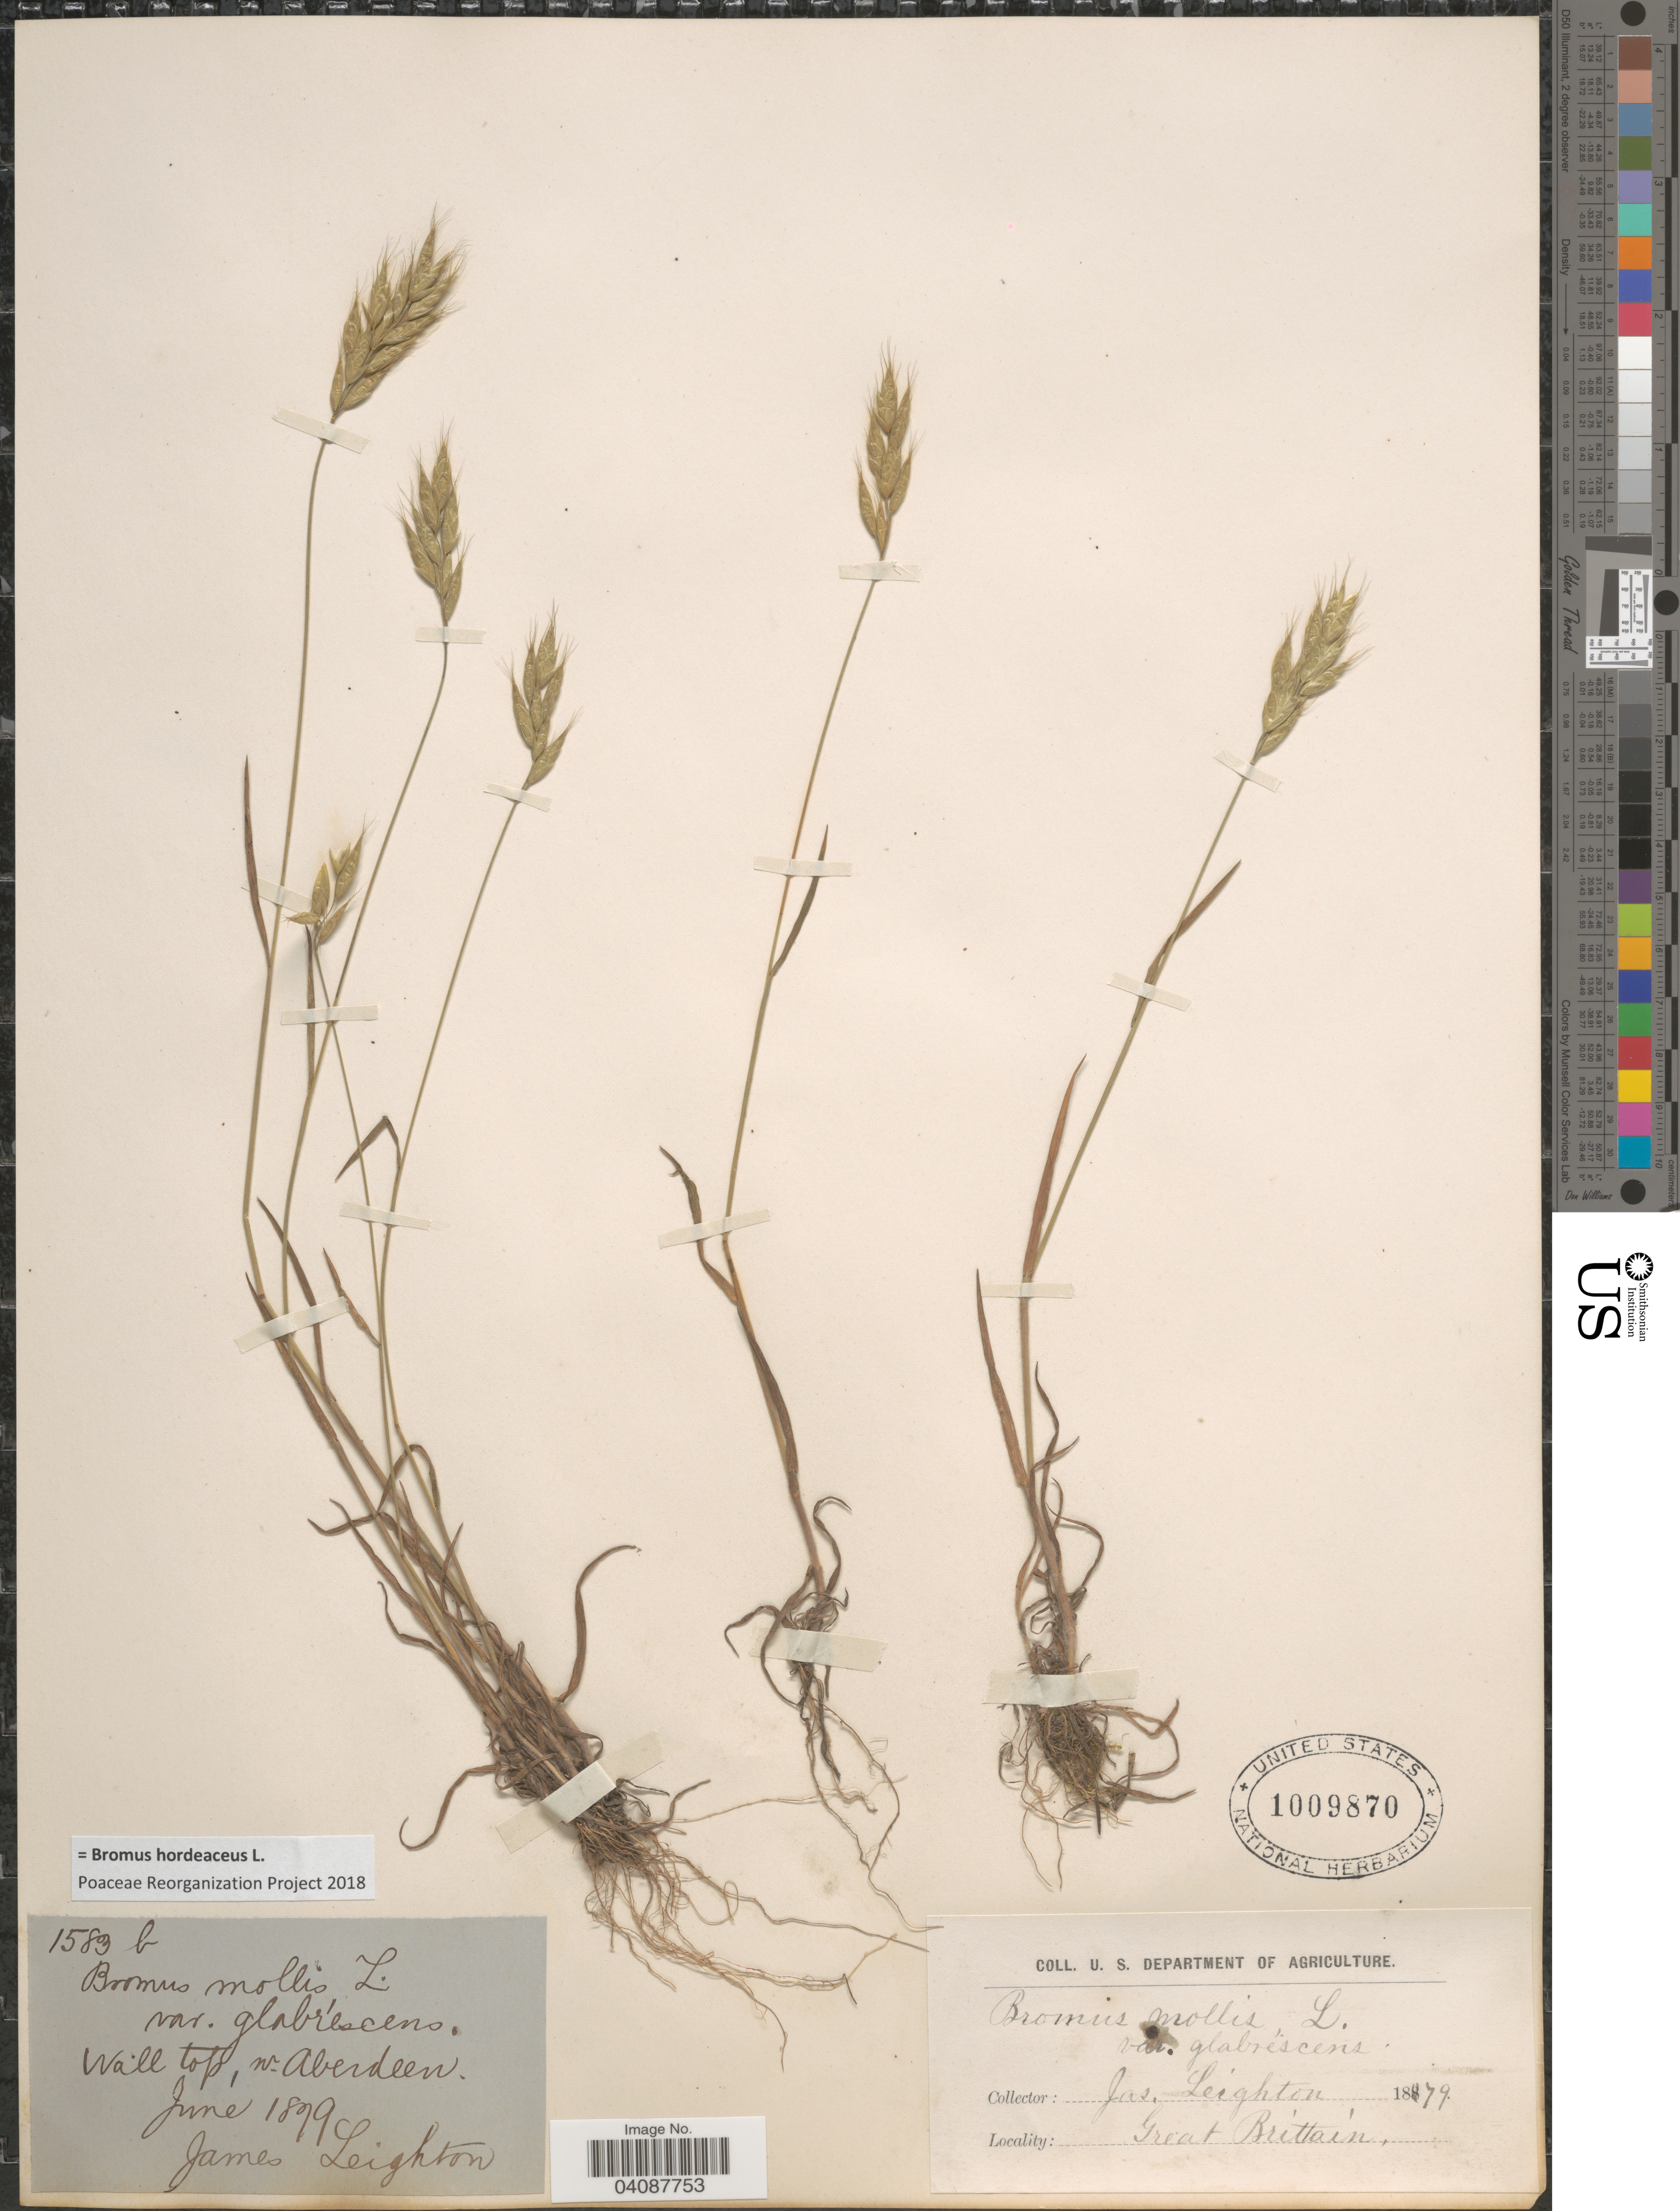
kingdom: Plantae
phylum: Tracheophyta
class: Liliopsida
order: Poales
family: Poaceae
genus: Bromus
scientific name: Bromus hordeaceus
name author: L.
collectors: J. Leighton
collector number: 1583b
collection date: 1879-06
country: United Kingdom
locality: Wall top, w. Aberdeen. Great Brittain.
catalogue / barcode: US 1009870